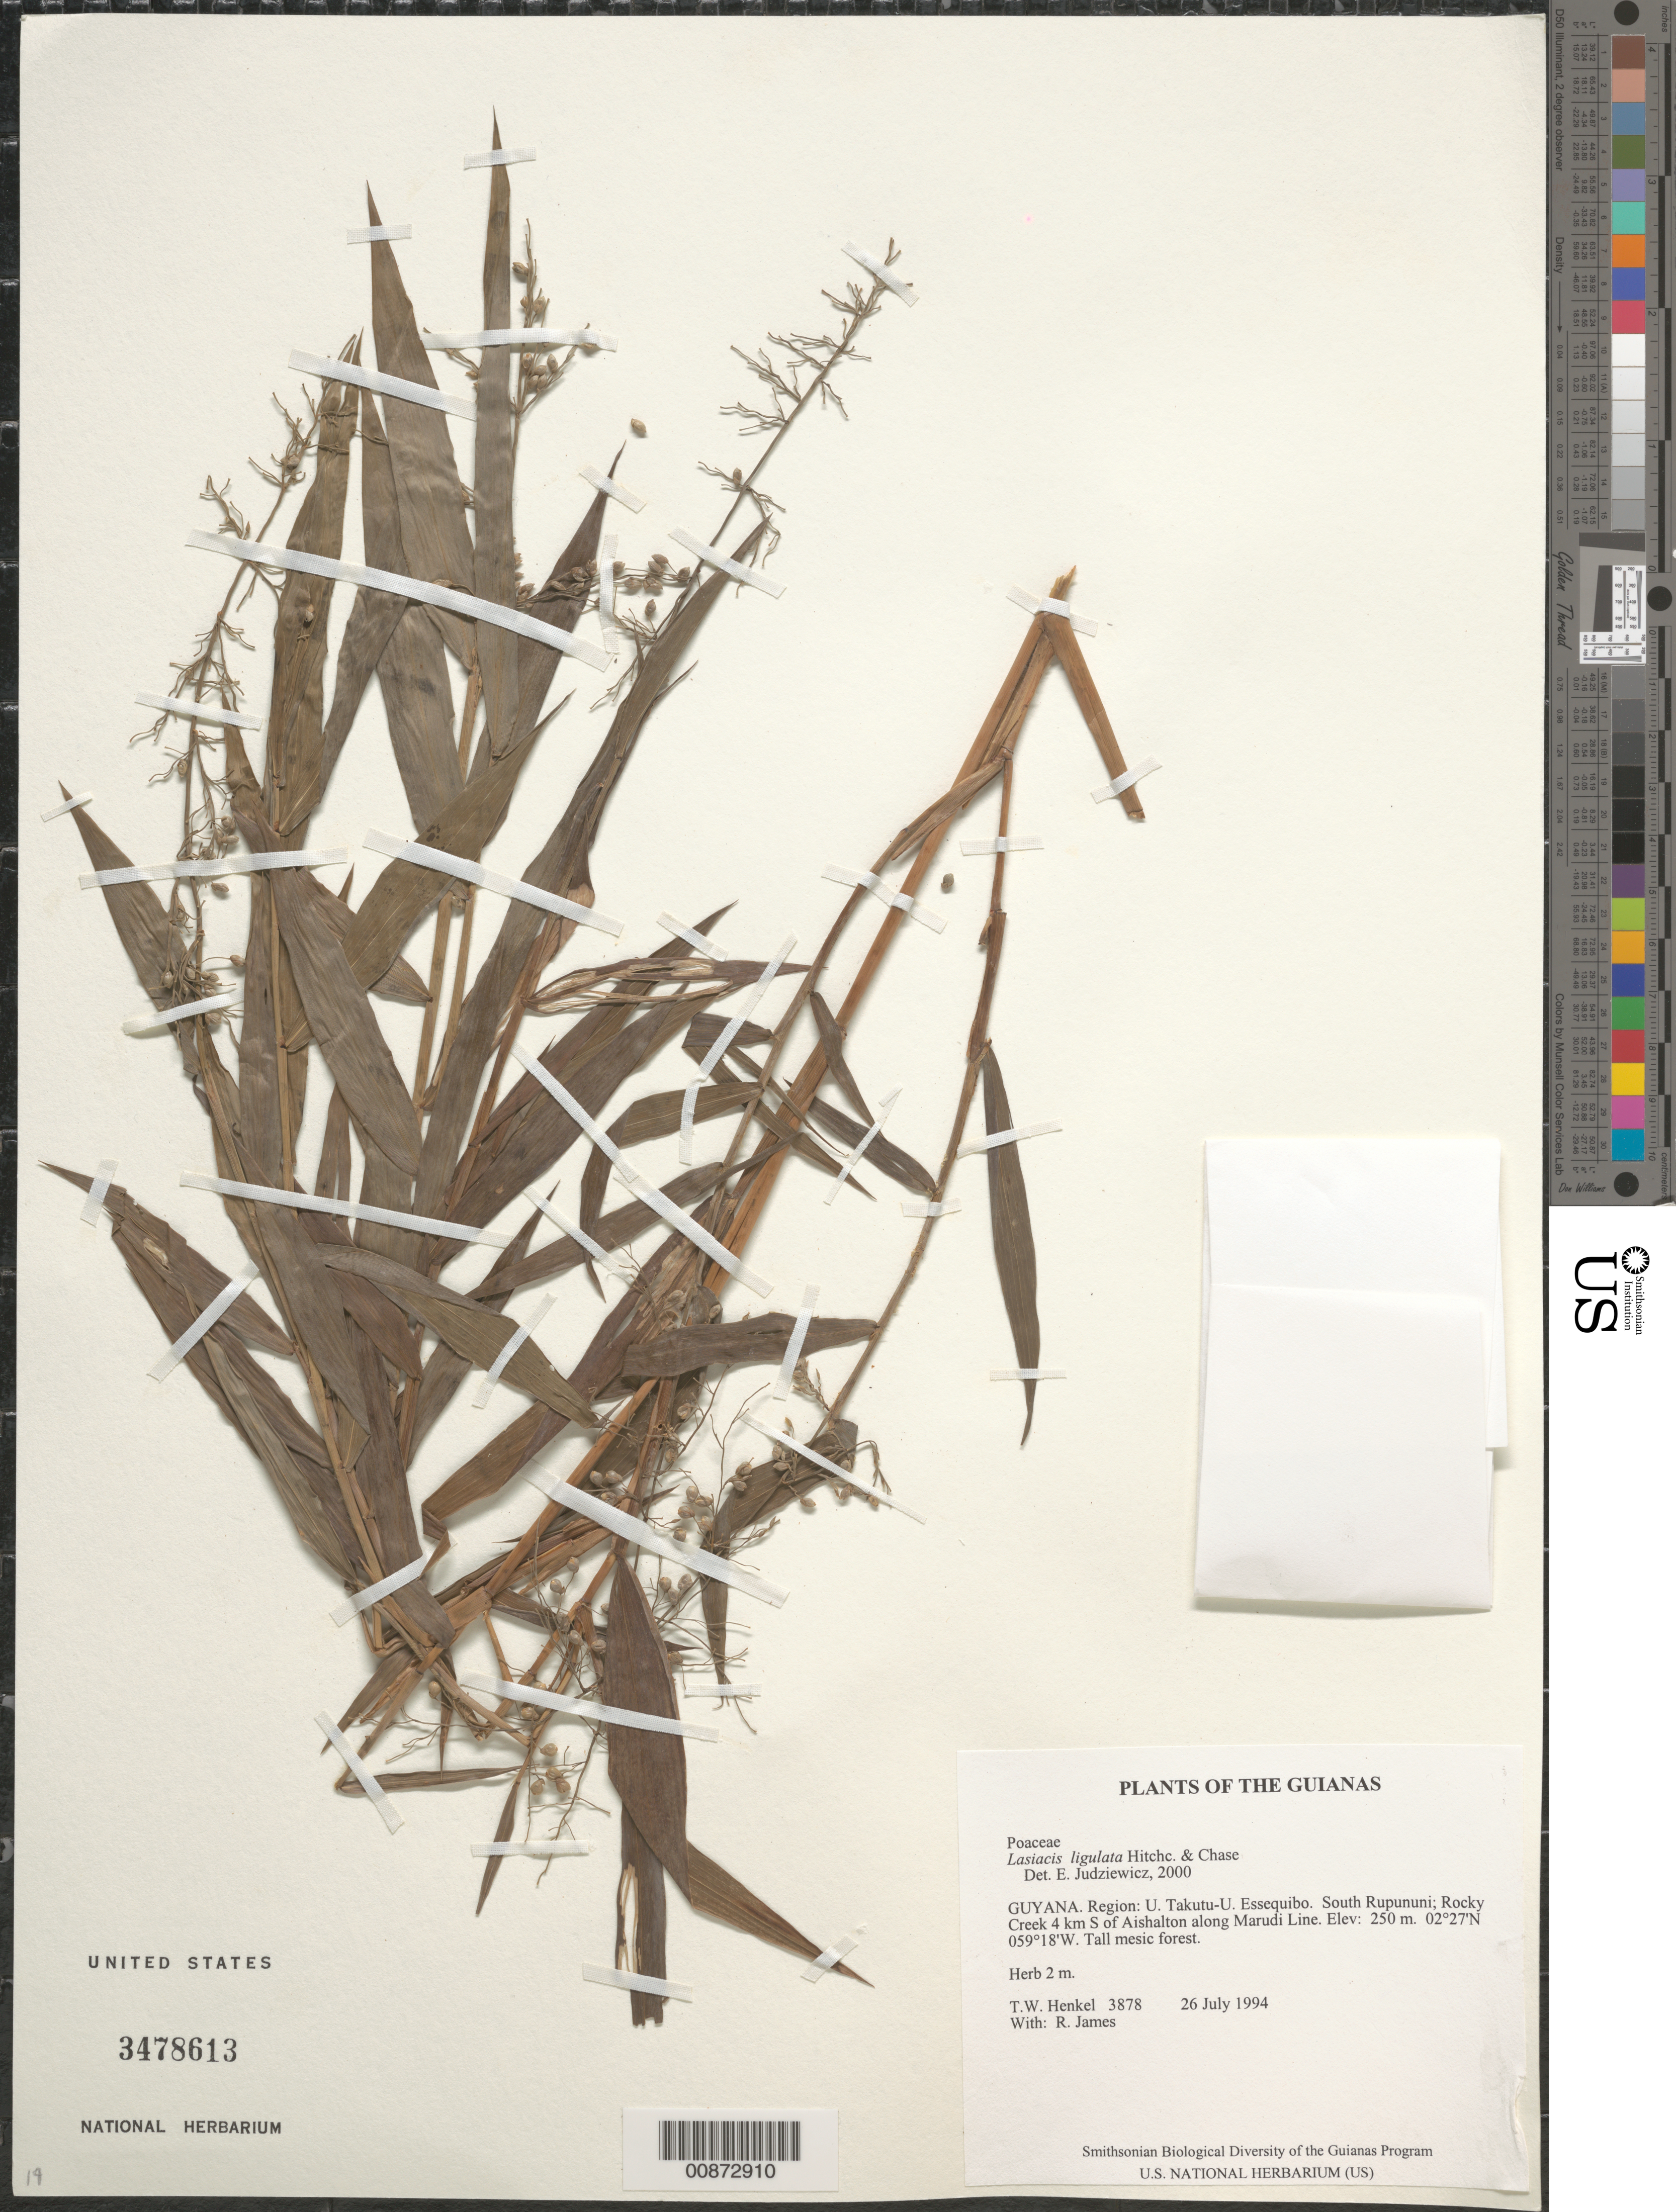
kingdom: Plantae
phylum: Tracheophyta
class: Liliopsida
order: Poales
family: Poaceae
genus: Lasiacis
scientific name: Lasiacis ligulata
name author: Hitchc. & Chase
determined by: Judziewicz, E. J.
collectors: T. Henkel & R. James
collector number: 3878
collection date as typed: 26 July 1994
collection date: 1994-07-26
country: Guyana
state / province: U. Takutu-U. Essequibo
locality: South Rupununi; Rocky Creek 4 km S of Aishalton along Marudi Line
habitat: Tall mesic forest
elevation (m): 250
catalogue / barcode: US 3478613